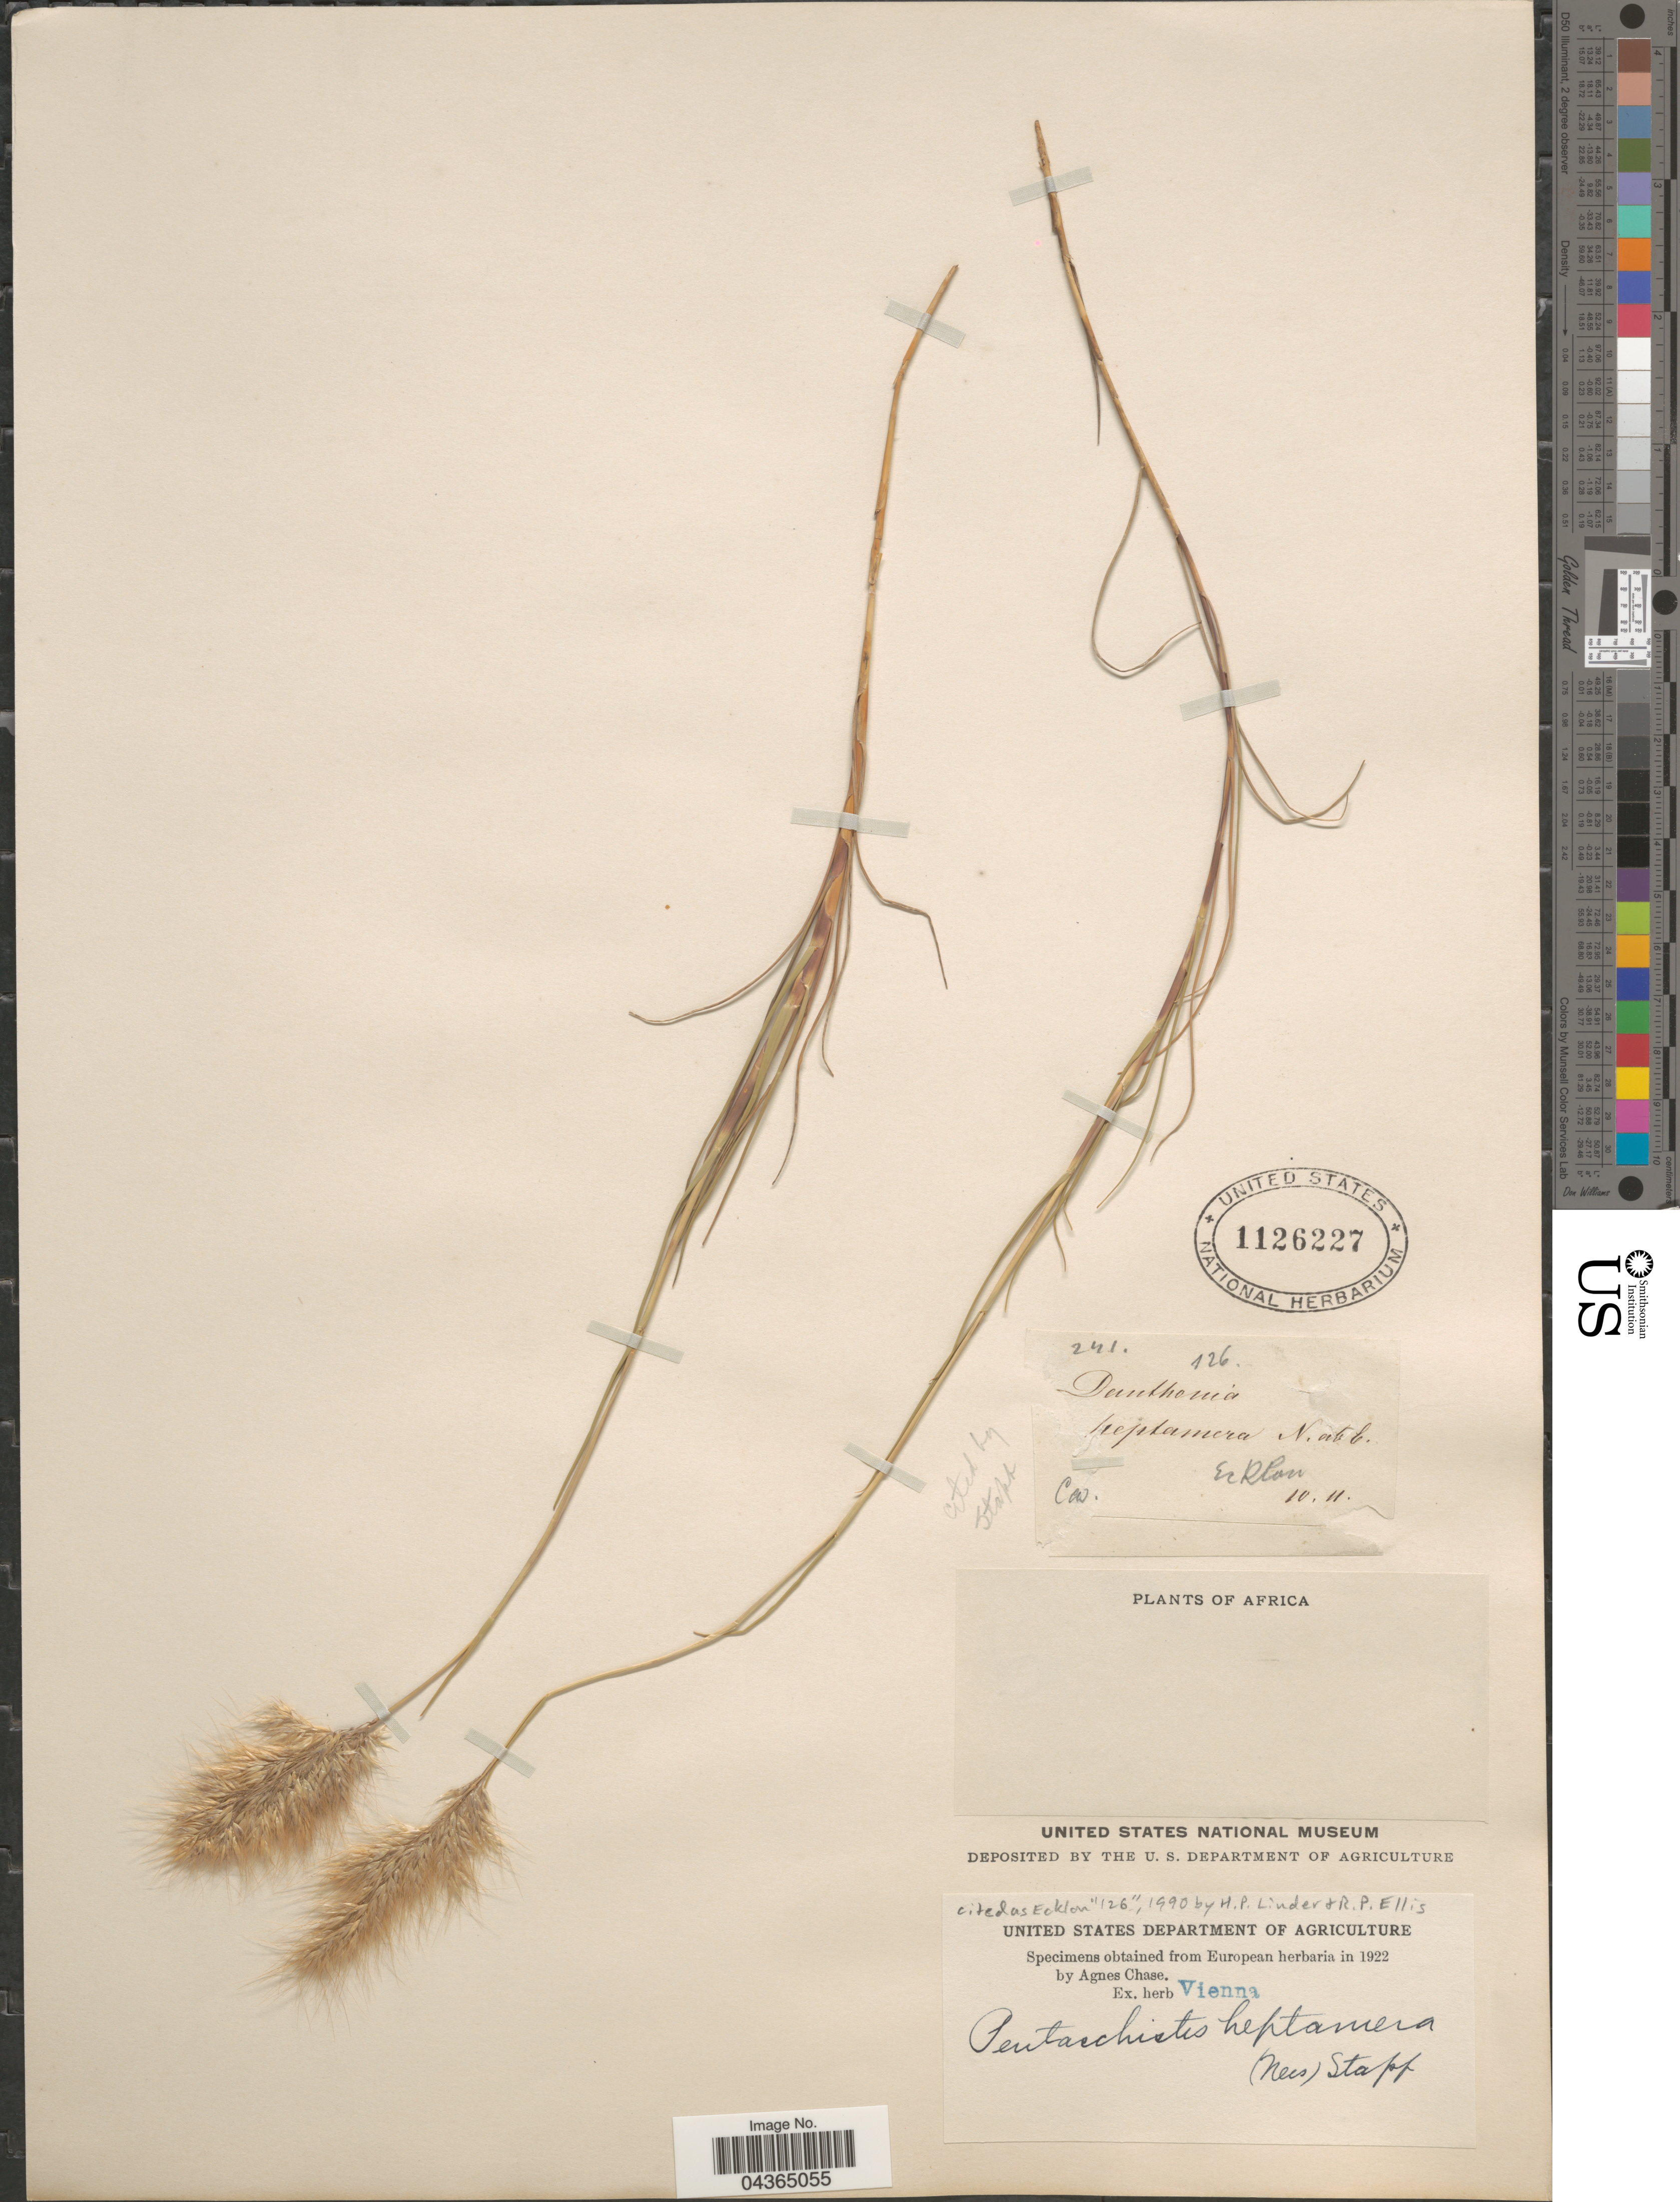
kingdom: Plantae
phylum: Tracheophyta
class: Liliopsida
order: Poales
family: Poaceae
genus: Pentameris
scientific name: Pentameris heptameris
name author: (Nees) Steud.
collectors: -. Ecklon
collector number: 241/126?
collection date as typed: Transcribed d/m/y: /10/11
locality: Africa. Caw [interpreted] [unsure placement].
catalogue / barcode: US 1126227